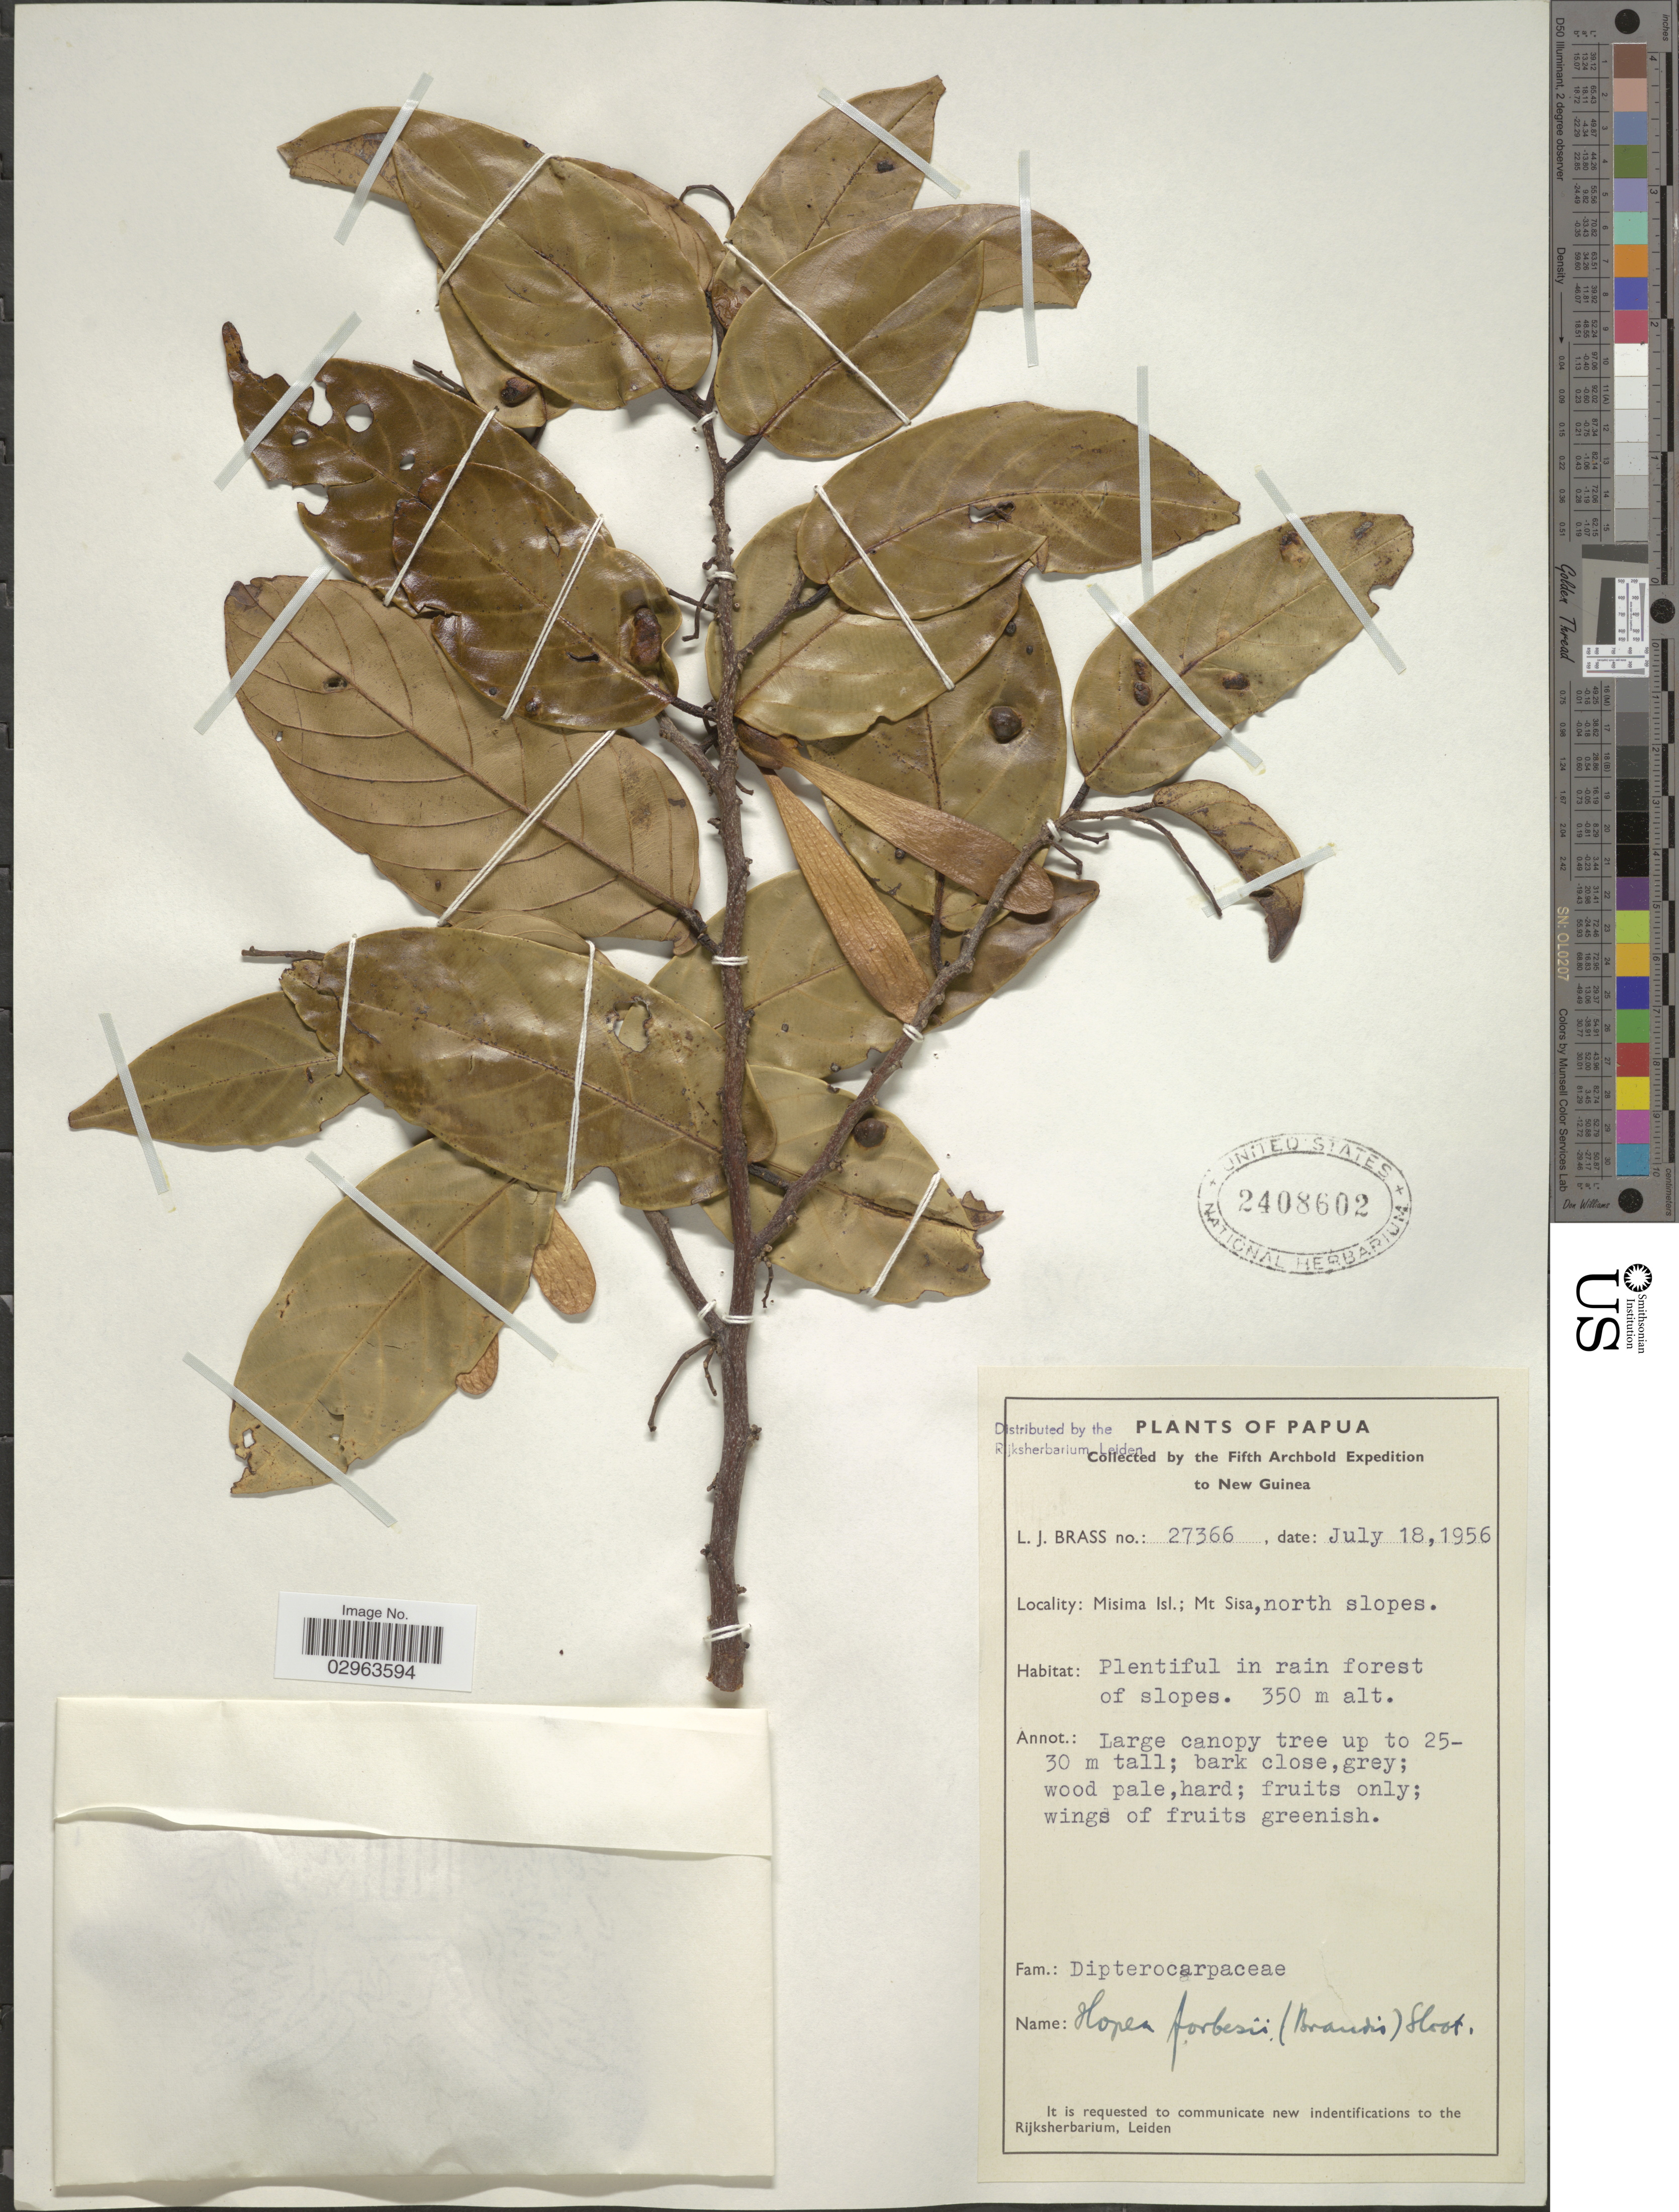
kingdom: Plantae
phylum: Tracheophyta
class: Magnoliopsida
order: Malvales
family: Dipterocarpaceae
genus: Hopea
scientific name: Hopea forbesii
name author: (Brandis) Slooten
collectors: L. J. Brass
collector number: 27366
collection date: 1956-07-18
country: Papua New Guinea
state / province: Milne Bay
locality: Papua. New Guinea. Misima Isl.; Mt Sisa, north slopes.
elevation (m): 350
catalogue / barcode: US 2408602